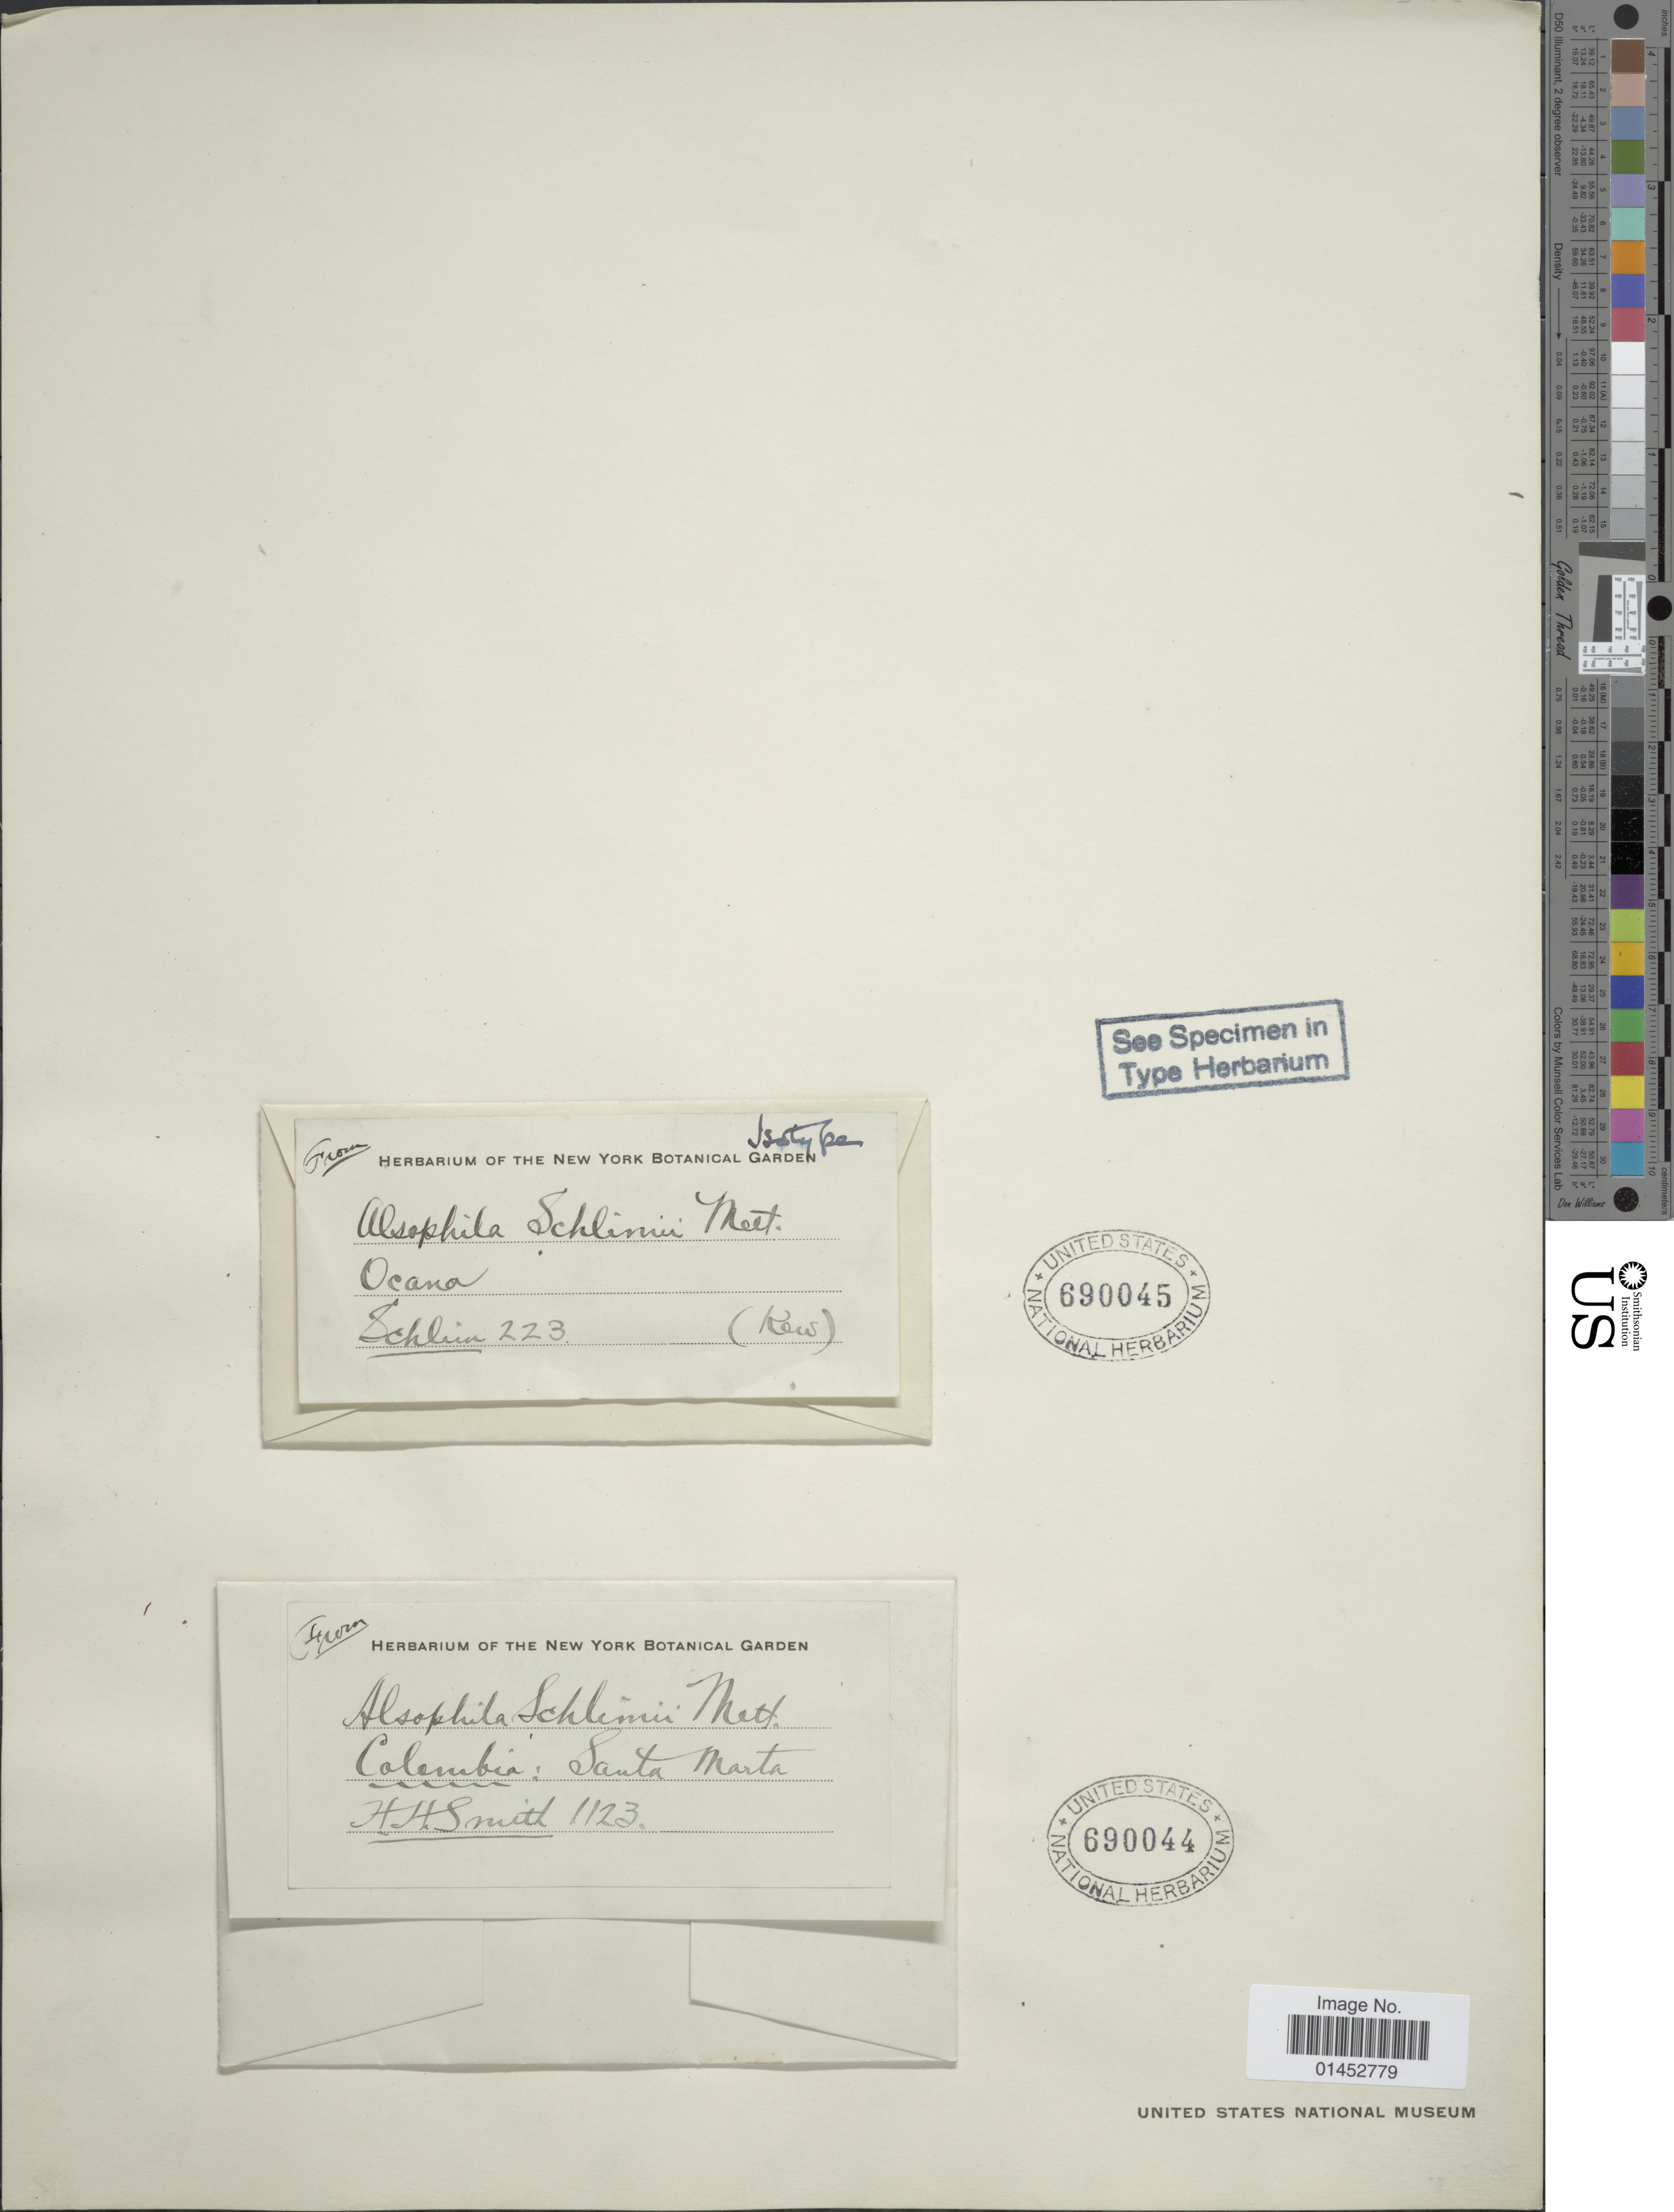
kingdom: Plantae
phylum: Tracheophyta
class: Polypodiopsida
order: Cyatheales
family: Cyatheaceae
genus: Cyathea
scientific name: Cyathea schlimii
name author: (Kuhn) Domin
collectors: L. Schlim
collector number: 223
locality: Ocana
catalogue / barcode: US 690045-2